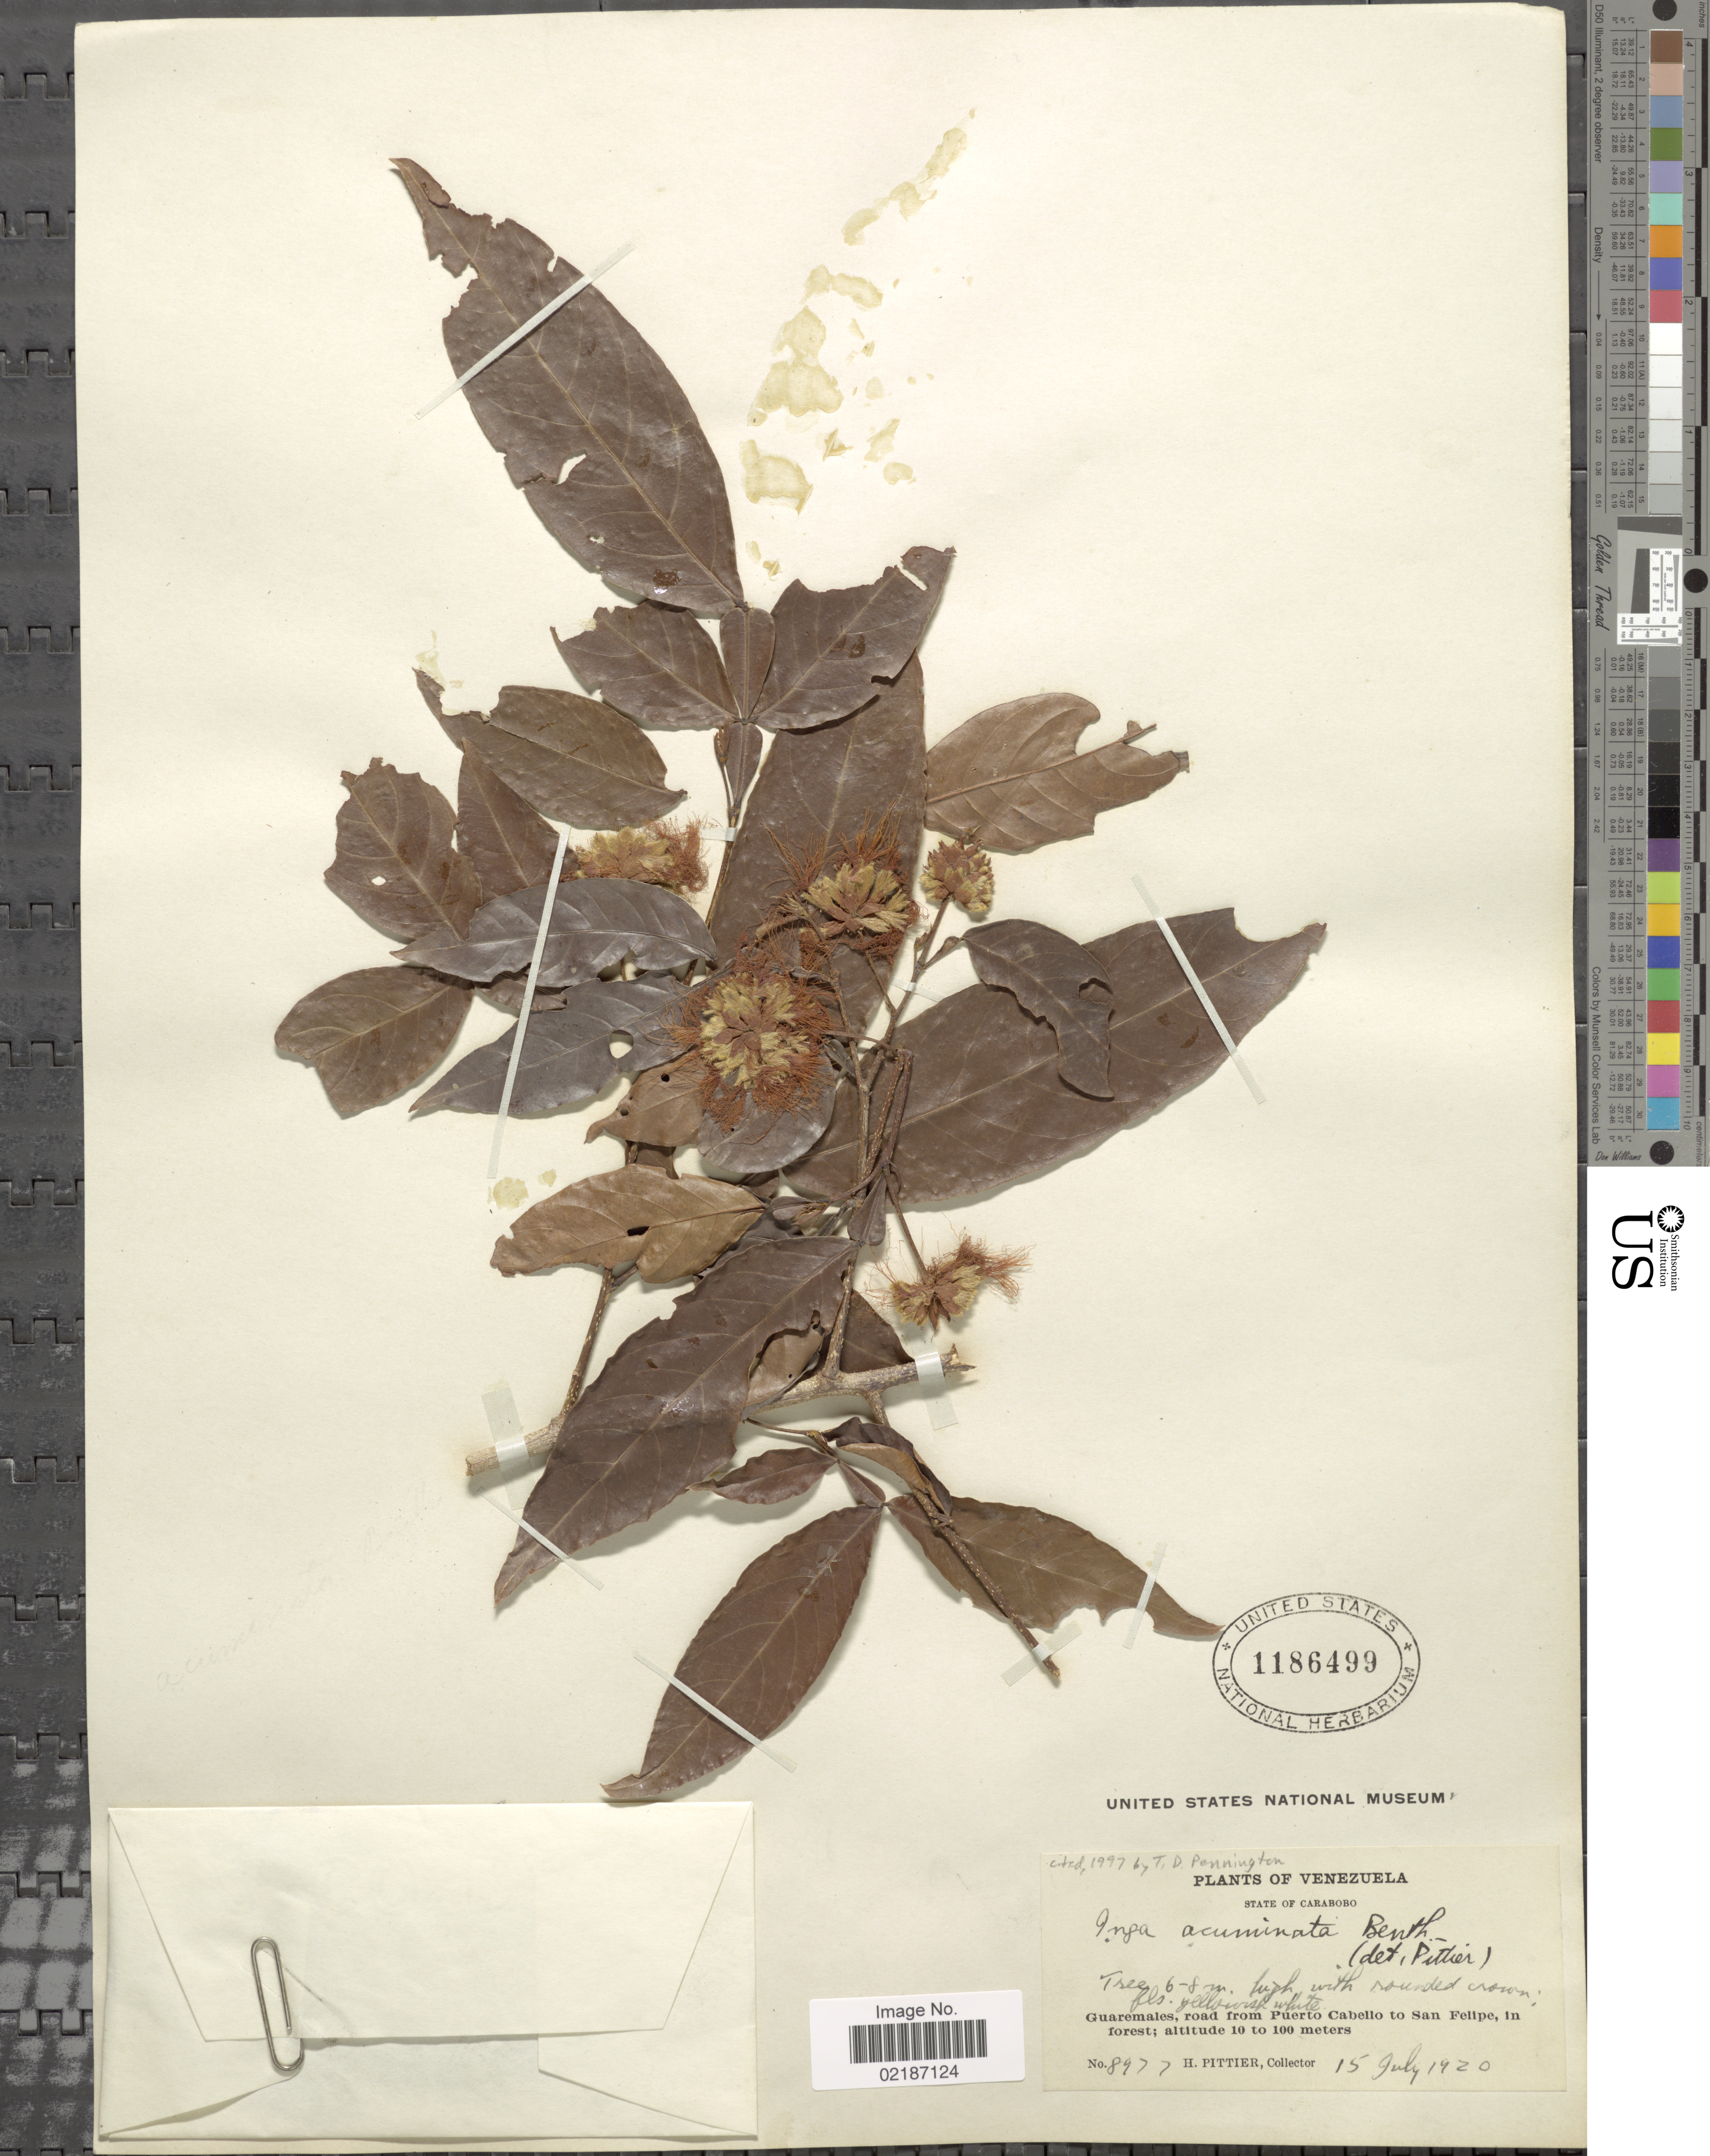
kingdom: Plantae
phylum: Tracheophyta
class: Magnoliopsida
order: Fabales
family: Fabaceae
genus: Inga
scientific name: Inga acuminata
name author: Benth.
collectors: H. F. Pittier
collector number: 8977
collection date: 1920-07-15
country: Venezuela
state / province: Carabobo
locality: Guaremales, road from Puerto Cabello to San Felipe, in forest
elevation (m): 10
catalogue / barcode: US 1186499